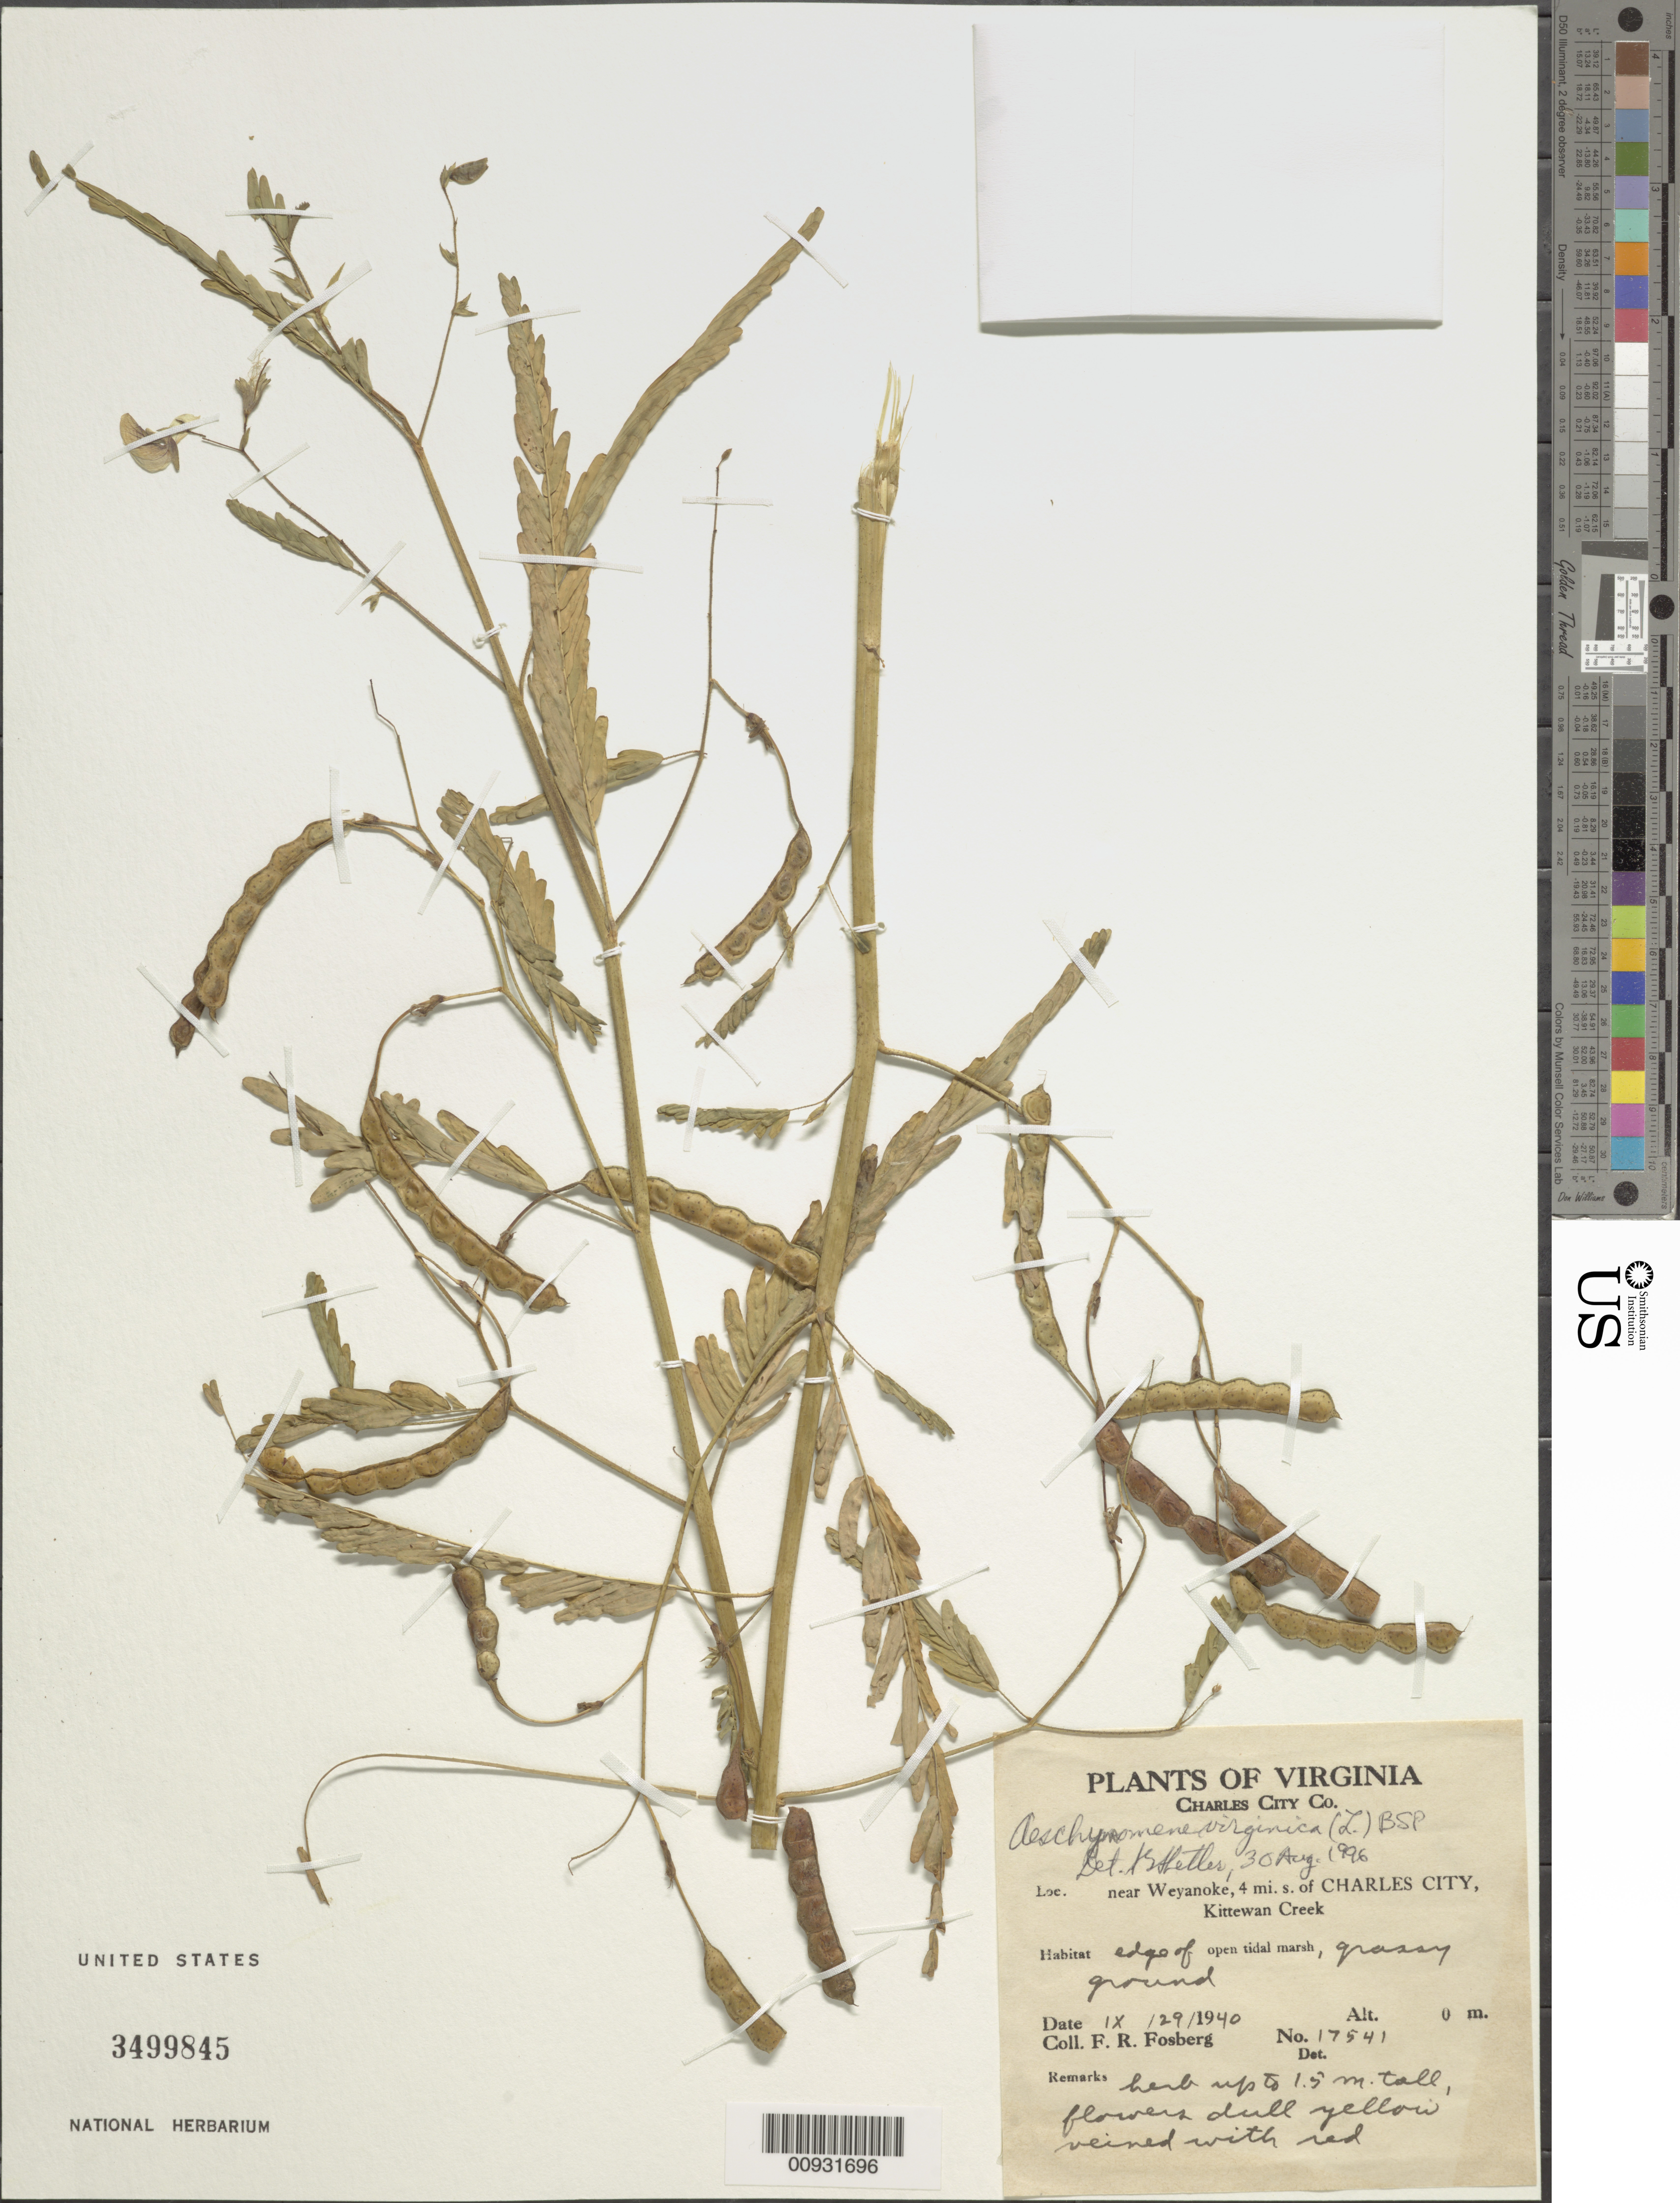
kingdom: Plantae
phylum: Tracheophyta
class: Magnoliopsida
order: Fabales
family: Fabaceae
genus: Aeschynomene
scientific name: Aeschynomene virginica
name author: (L.) Britton, Stearns & Poggenb.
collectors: F. R. Fosberg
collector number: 17541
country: United States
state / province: Virginia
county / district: Charles City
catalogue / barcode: US 3499845